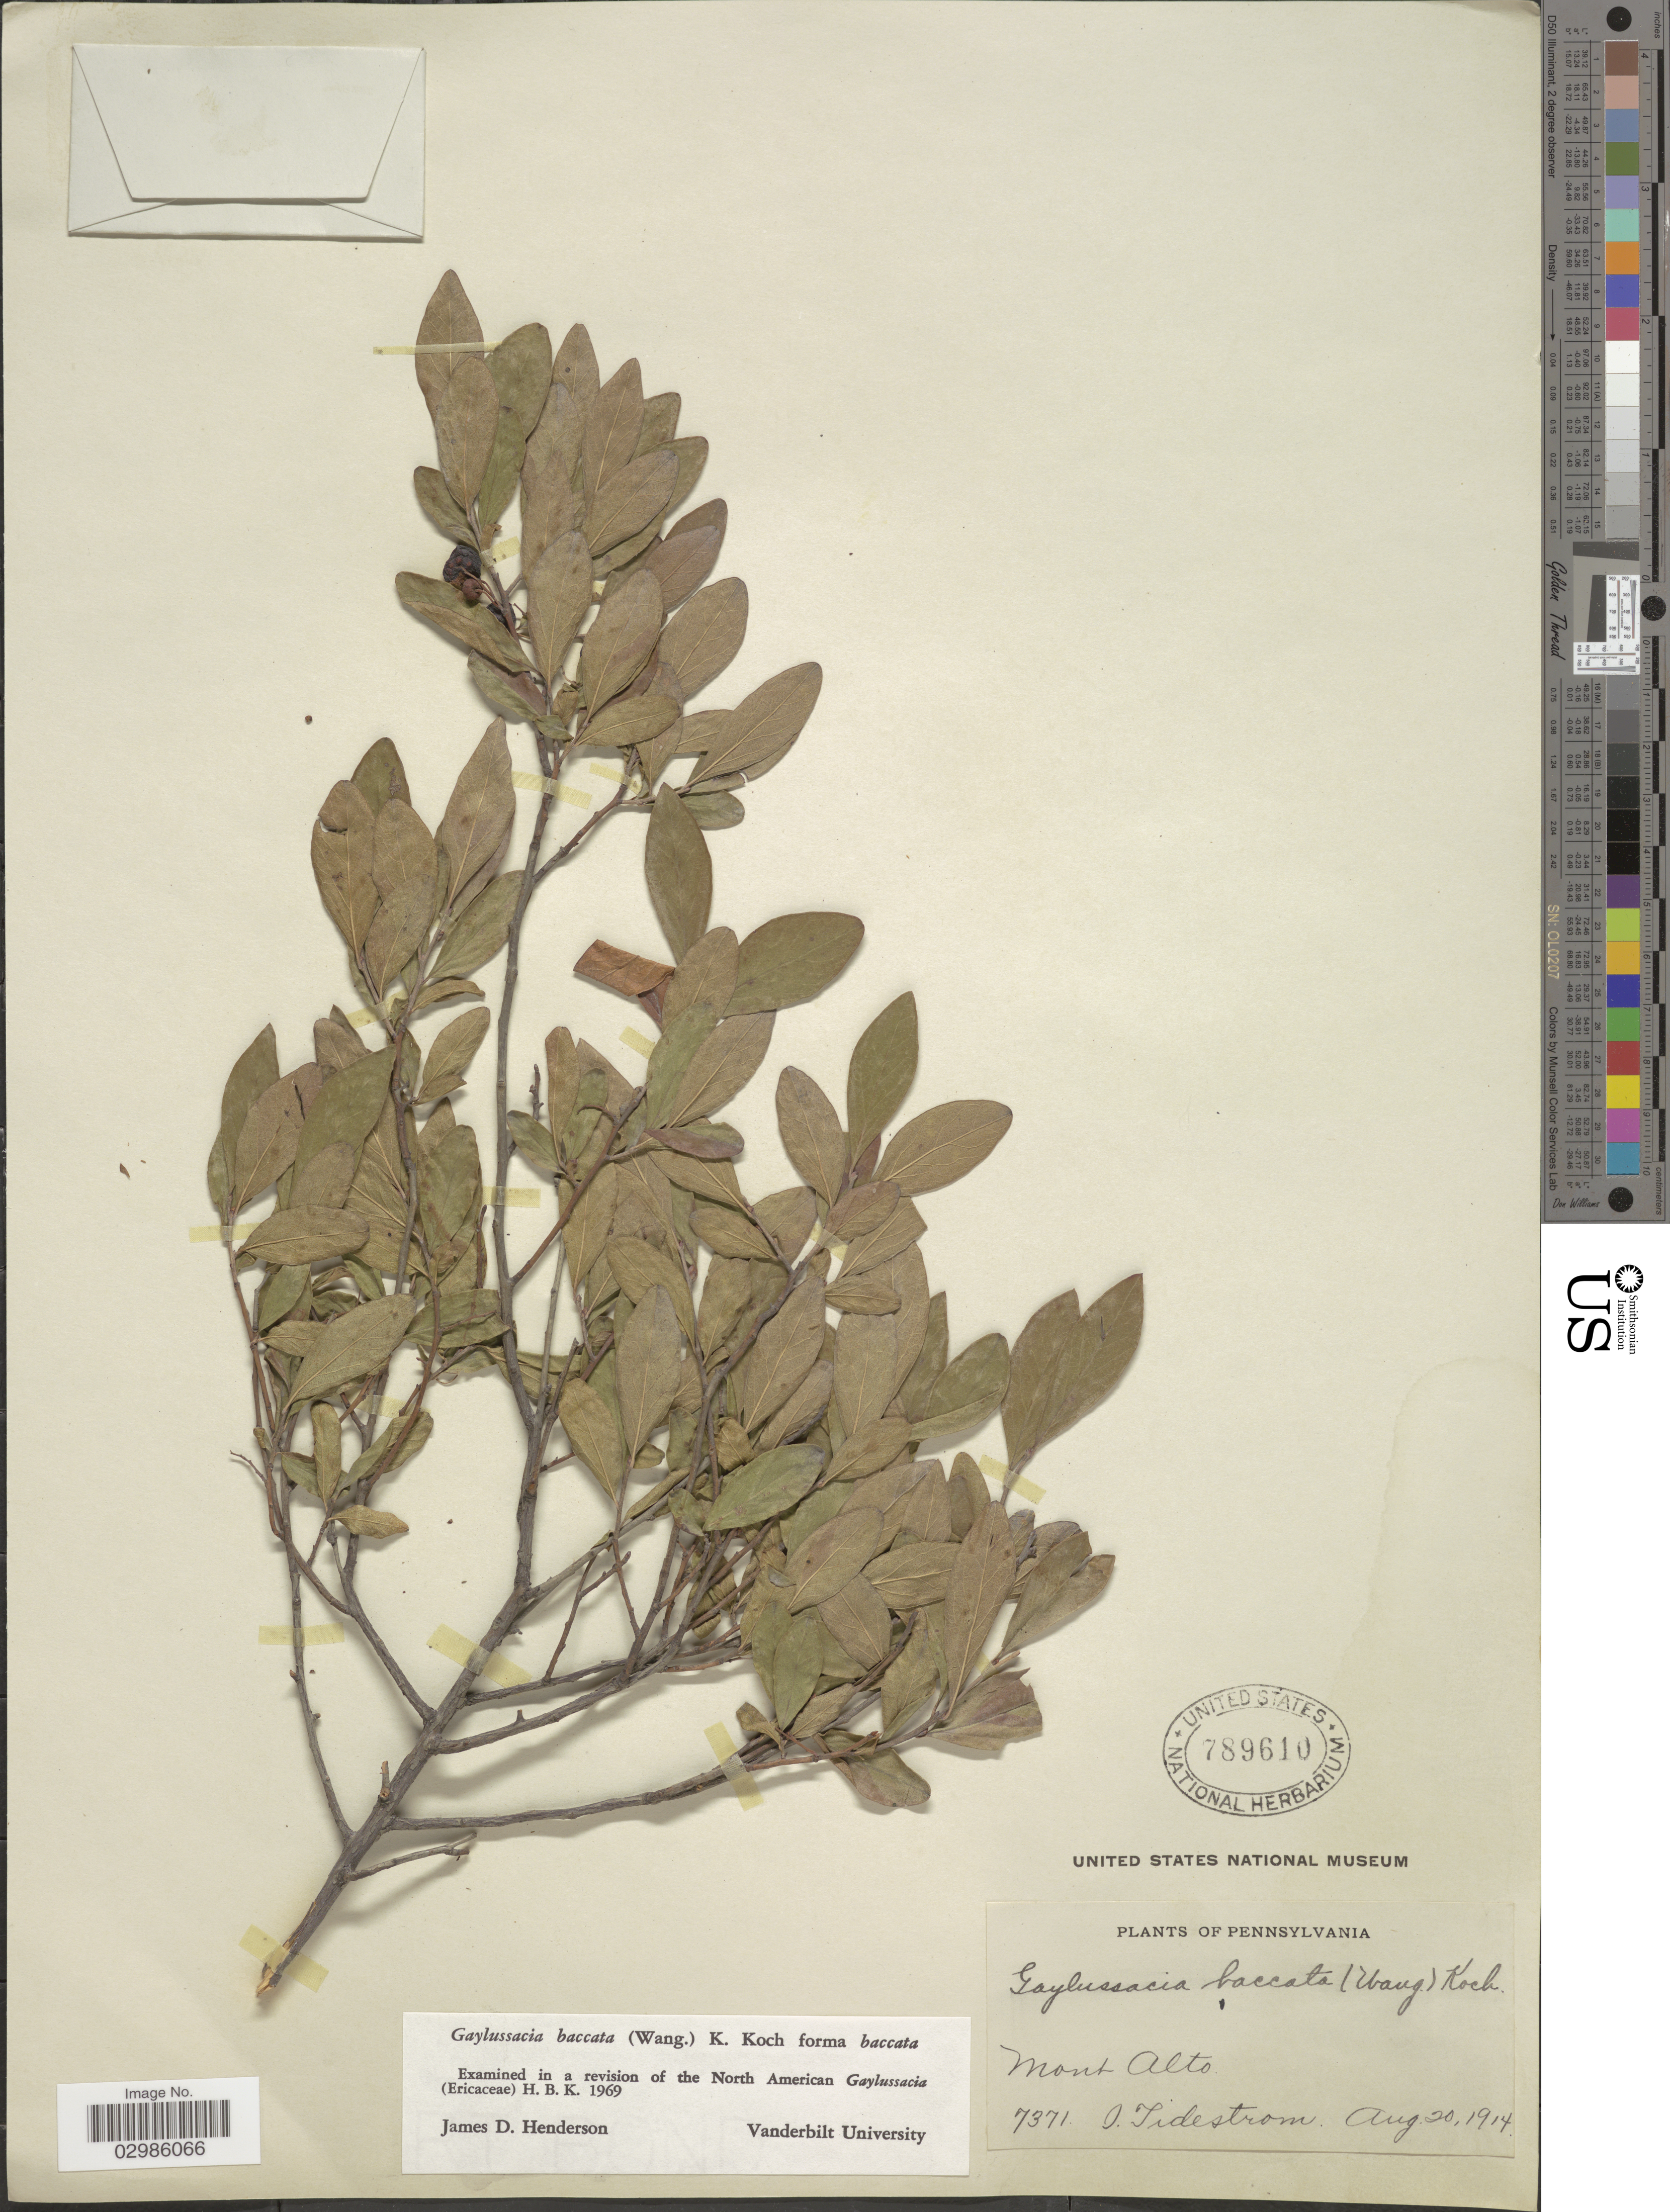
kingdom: Plantae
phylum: Tracheophyta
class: Magnoliopsida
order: Ericales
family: Ericaceae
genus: Gaylussacia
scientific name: Gaylussacia baccata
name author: (Wangenh.) K. Koch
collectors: I. Tidestorm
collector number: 7371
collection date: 1914-08-20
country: United States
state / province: Pennsylvania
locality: Mont Alto.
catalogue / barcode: US 789610